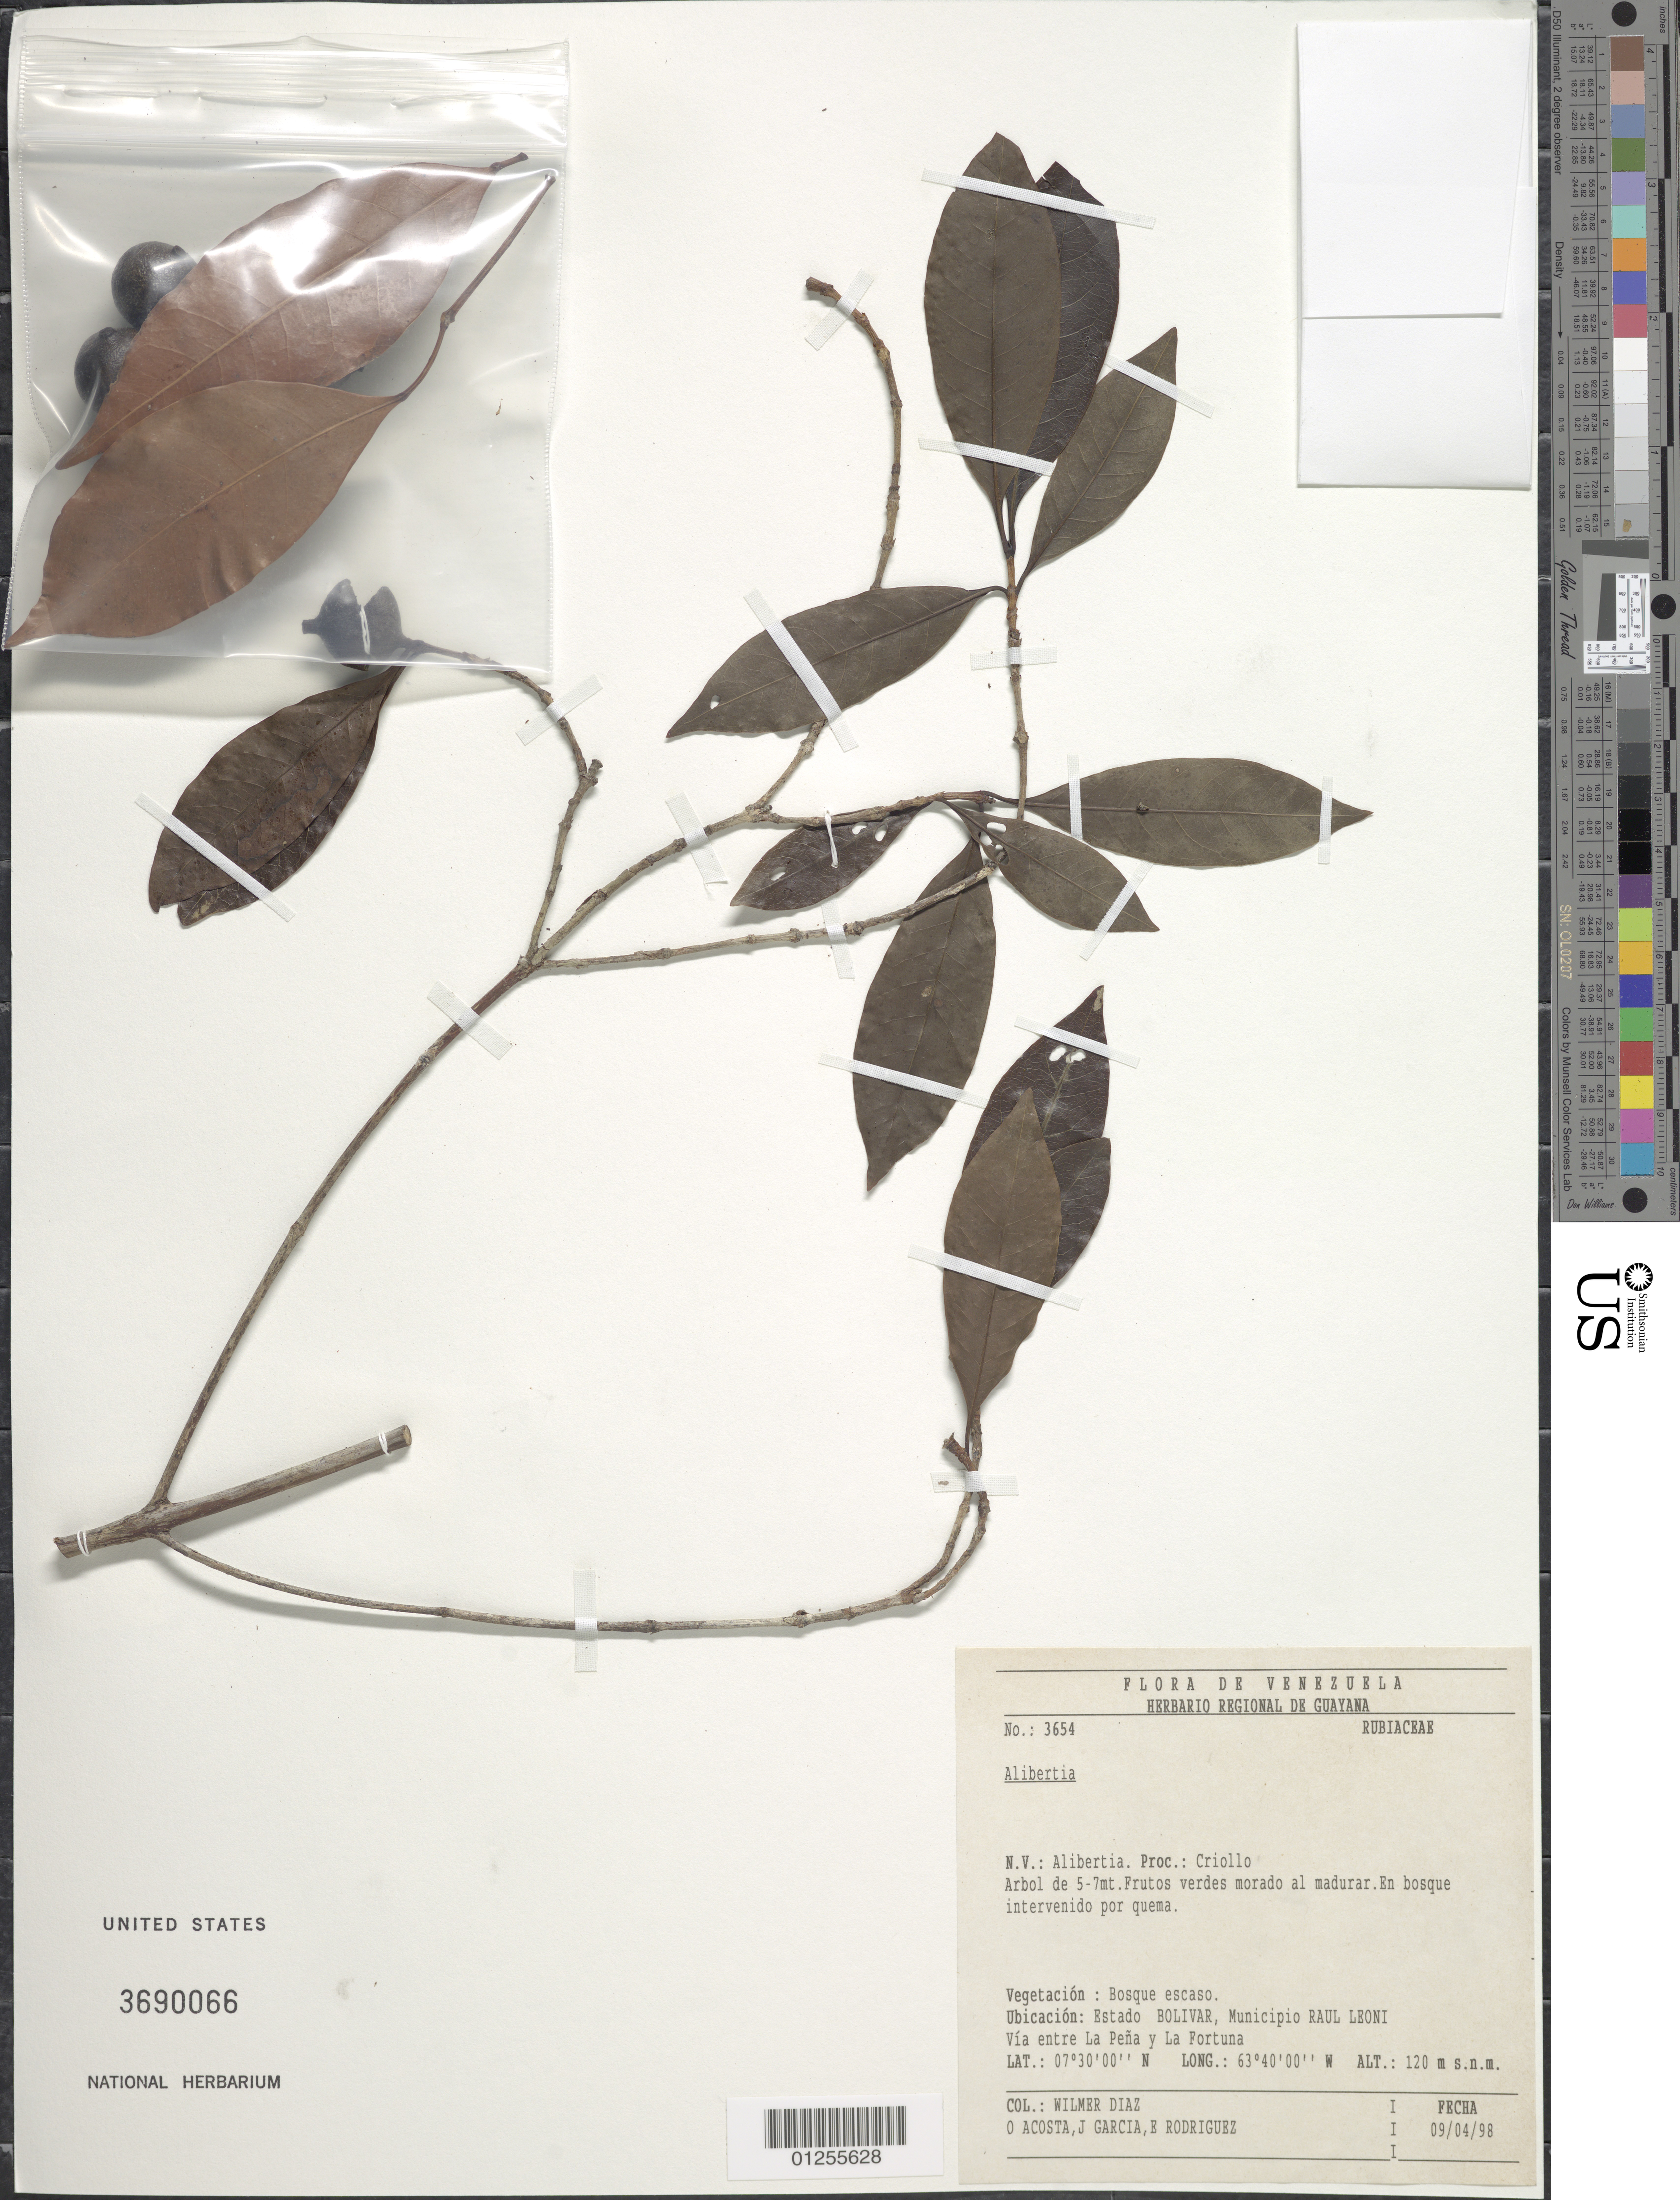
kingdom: Plantae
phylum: Tracheophyta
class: Magnoliopsida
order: Gentianales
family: Rubiaceae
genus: Alibertia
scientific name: Alibertia sp.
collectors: W. Díaz P., O. Acosta, J. García & E. Rodriguez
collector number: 3654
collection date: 1998-03-09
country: Venezuela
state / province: Bolívar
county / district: Angostura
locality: Mun. Raúl Leoni [=Angostura]. Via entre La Peña y La Fortuna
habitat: En bosque intervenido por quema. Bosque escaso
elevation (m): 120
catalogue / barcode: US 3690066